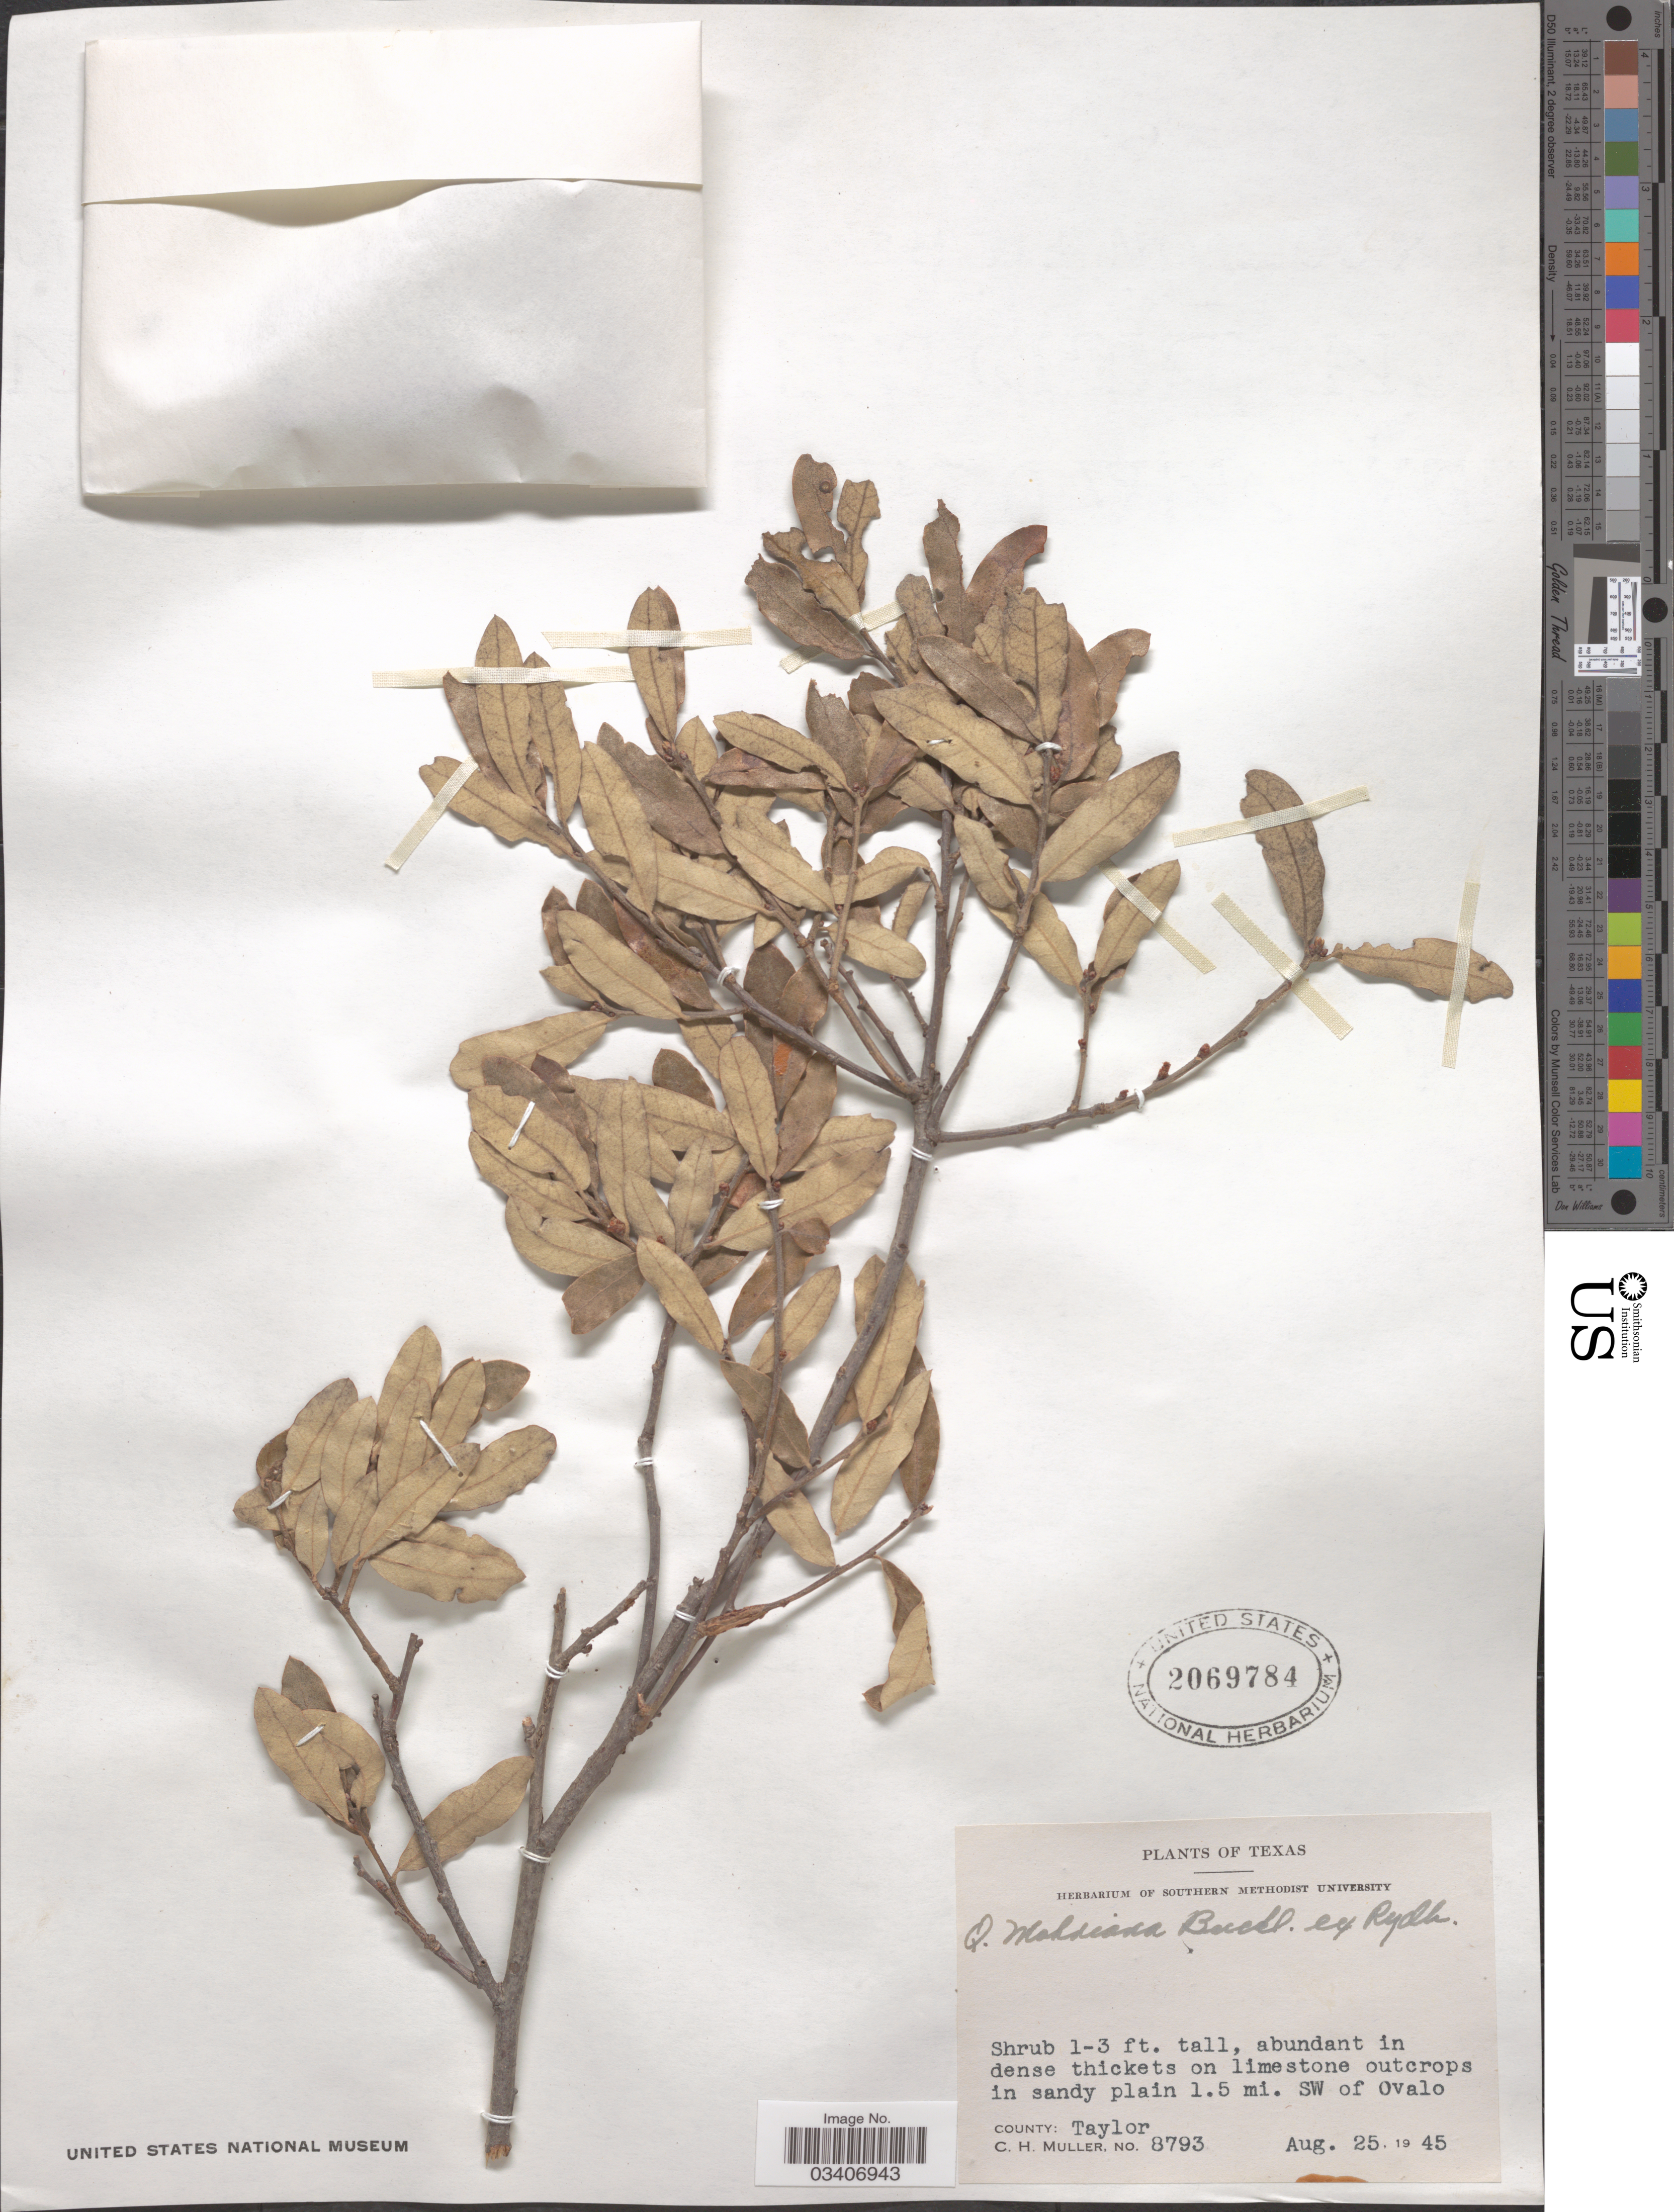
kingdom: Plantae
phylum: Tracheophyta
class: Magnoliopsida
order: Fagales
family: Fagaceae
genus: Quercus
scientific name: Quercus mohriana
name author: Buckley ex Rydb.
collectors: C. H. Mueller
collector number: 8793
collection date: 1945-08-25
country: United States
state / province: Texas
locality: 1.5 mi. SW of Ovalo. County: Taylor.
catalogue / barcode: US 2069784